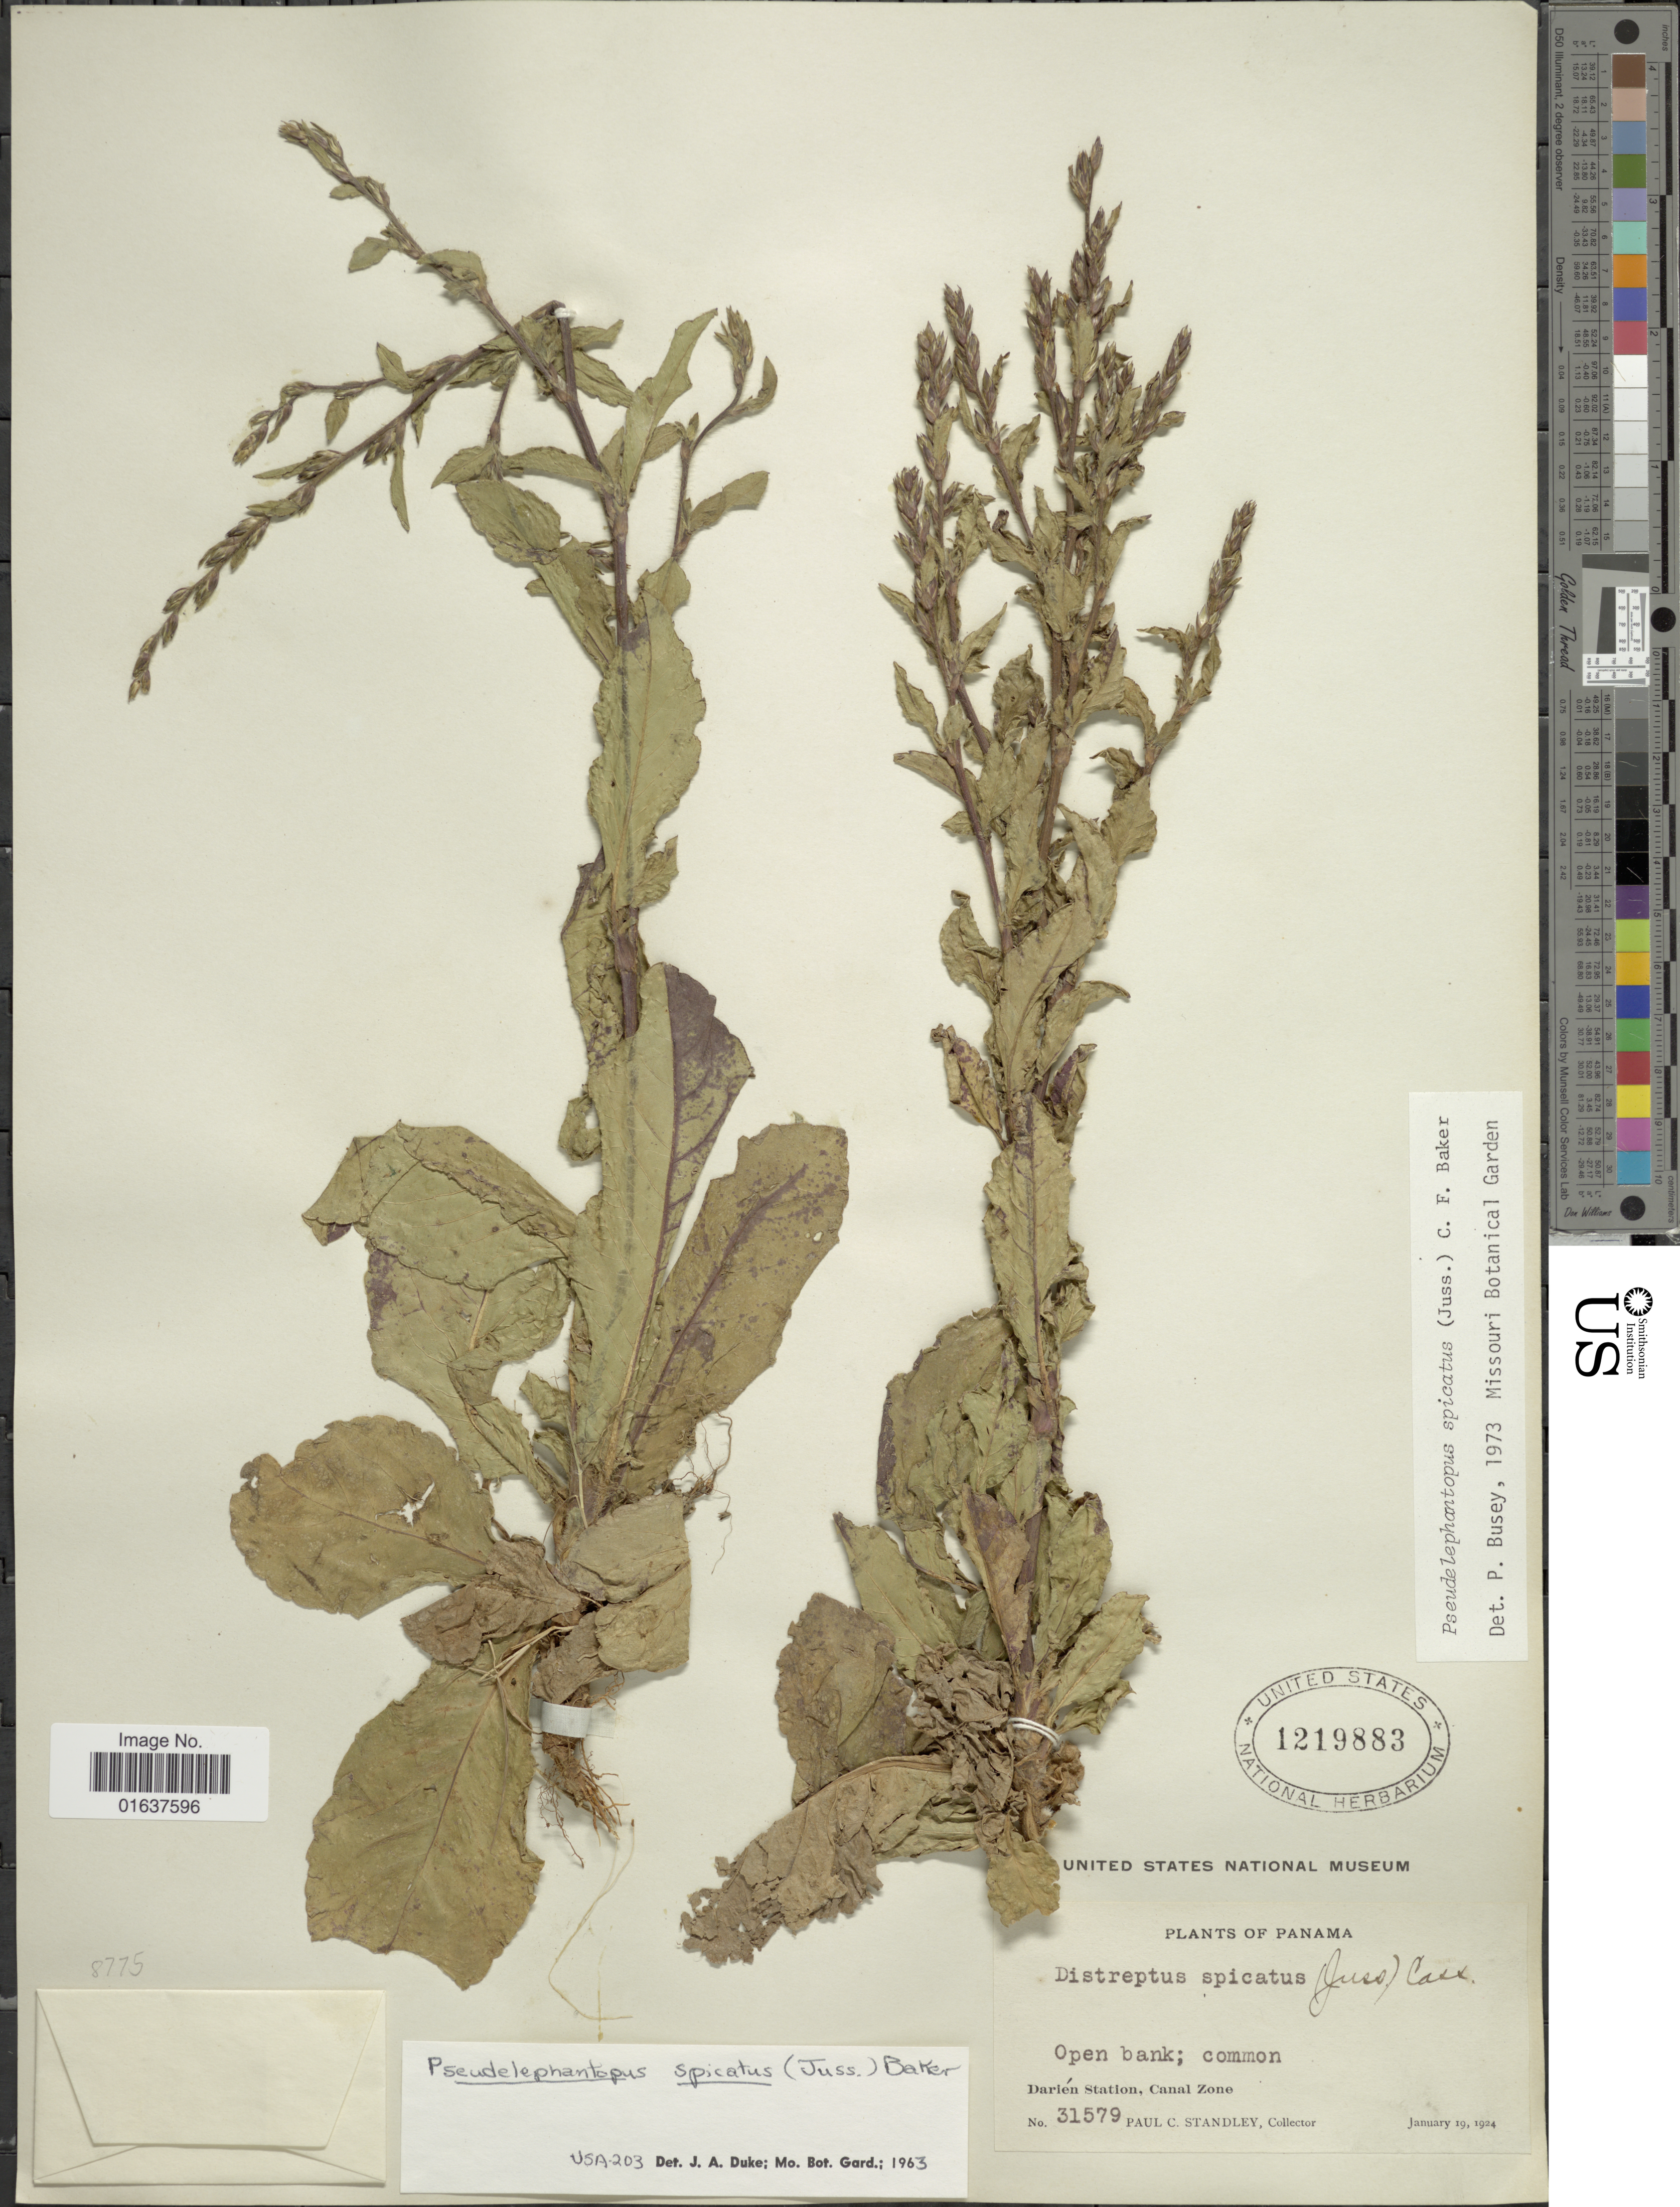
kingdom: Plantae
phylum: Tracheophyta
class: Magnoliopsida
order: Asterales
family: Asteraceae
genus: Pseudelephantopus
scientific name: Pseudelephantopus spicatus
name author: (Juss. ex Aubl.) C.F. Baker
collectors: P. C. Standley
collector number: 31579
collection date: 1924-01-19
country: Panama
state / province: Colón / Panamá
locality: Darien Station, Canal Zone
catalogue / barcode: US 1219883